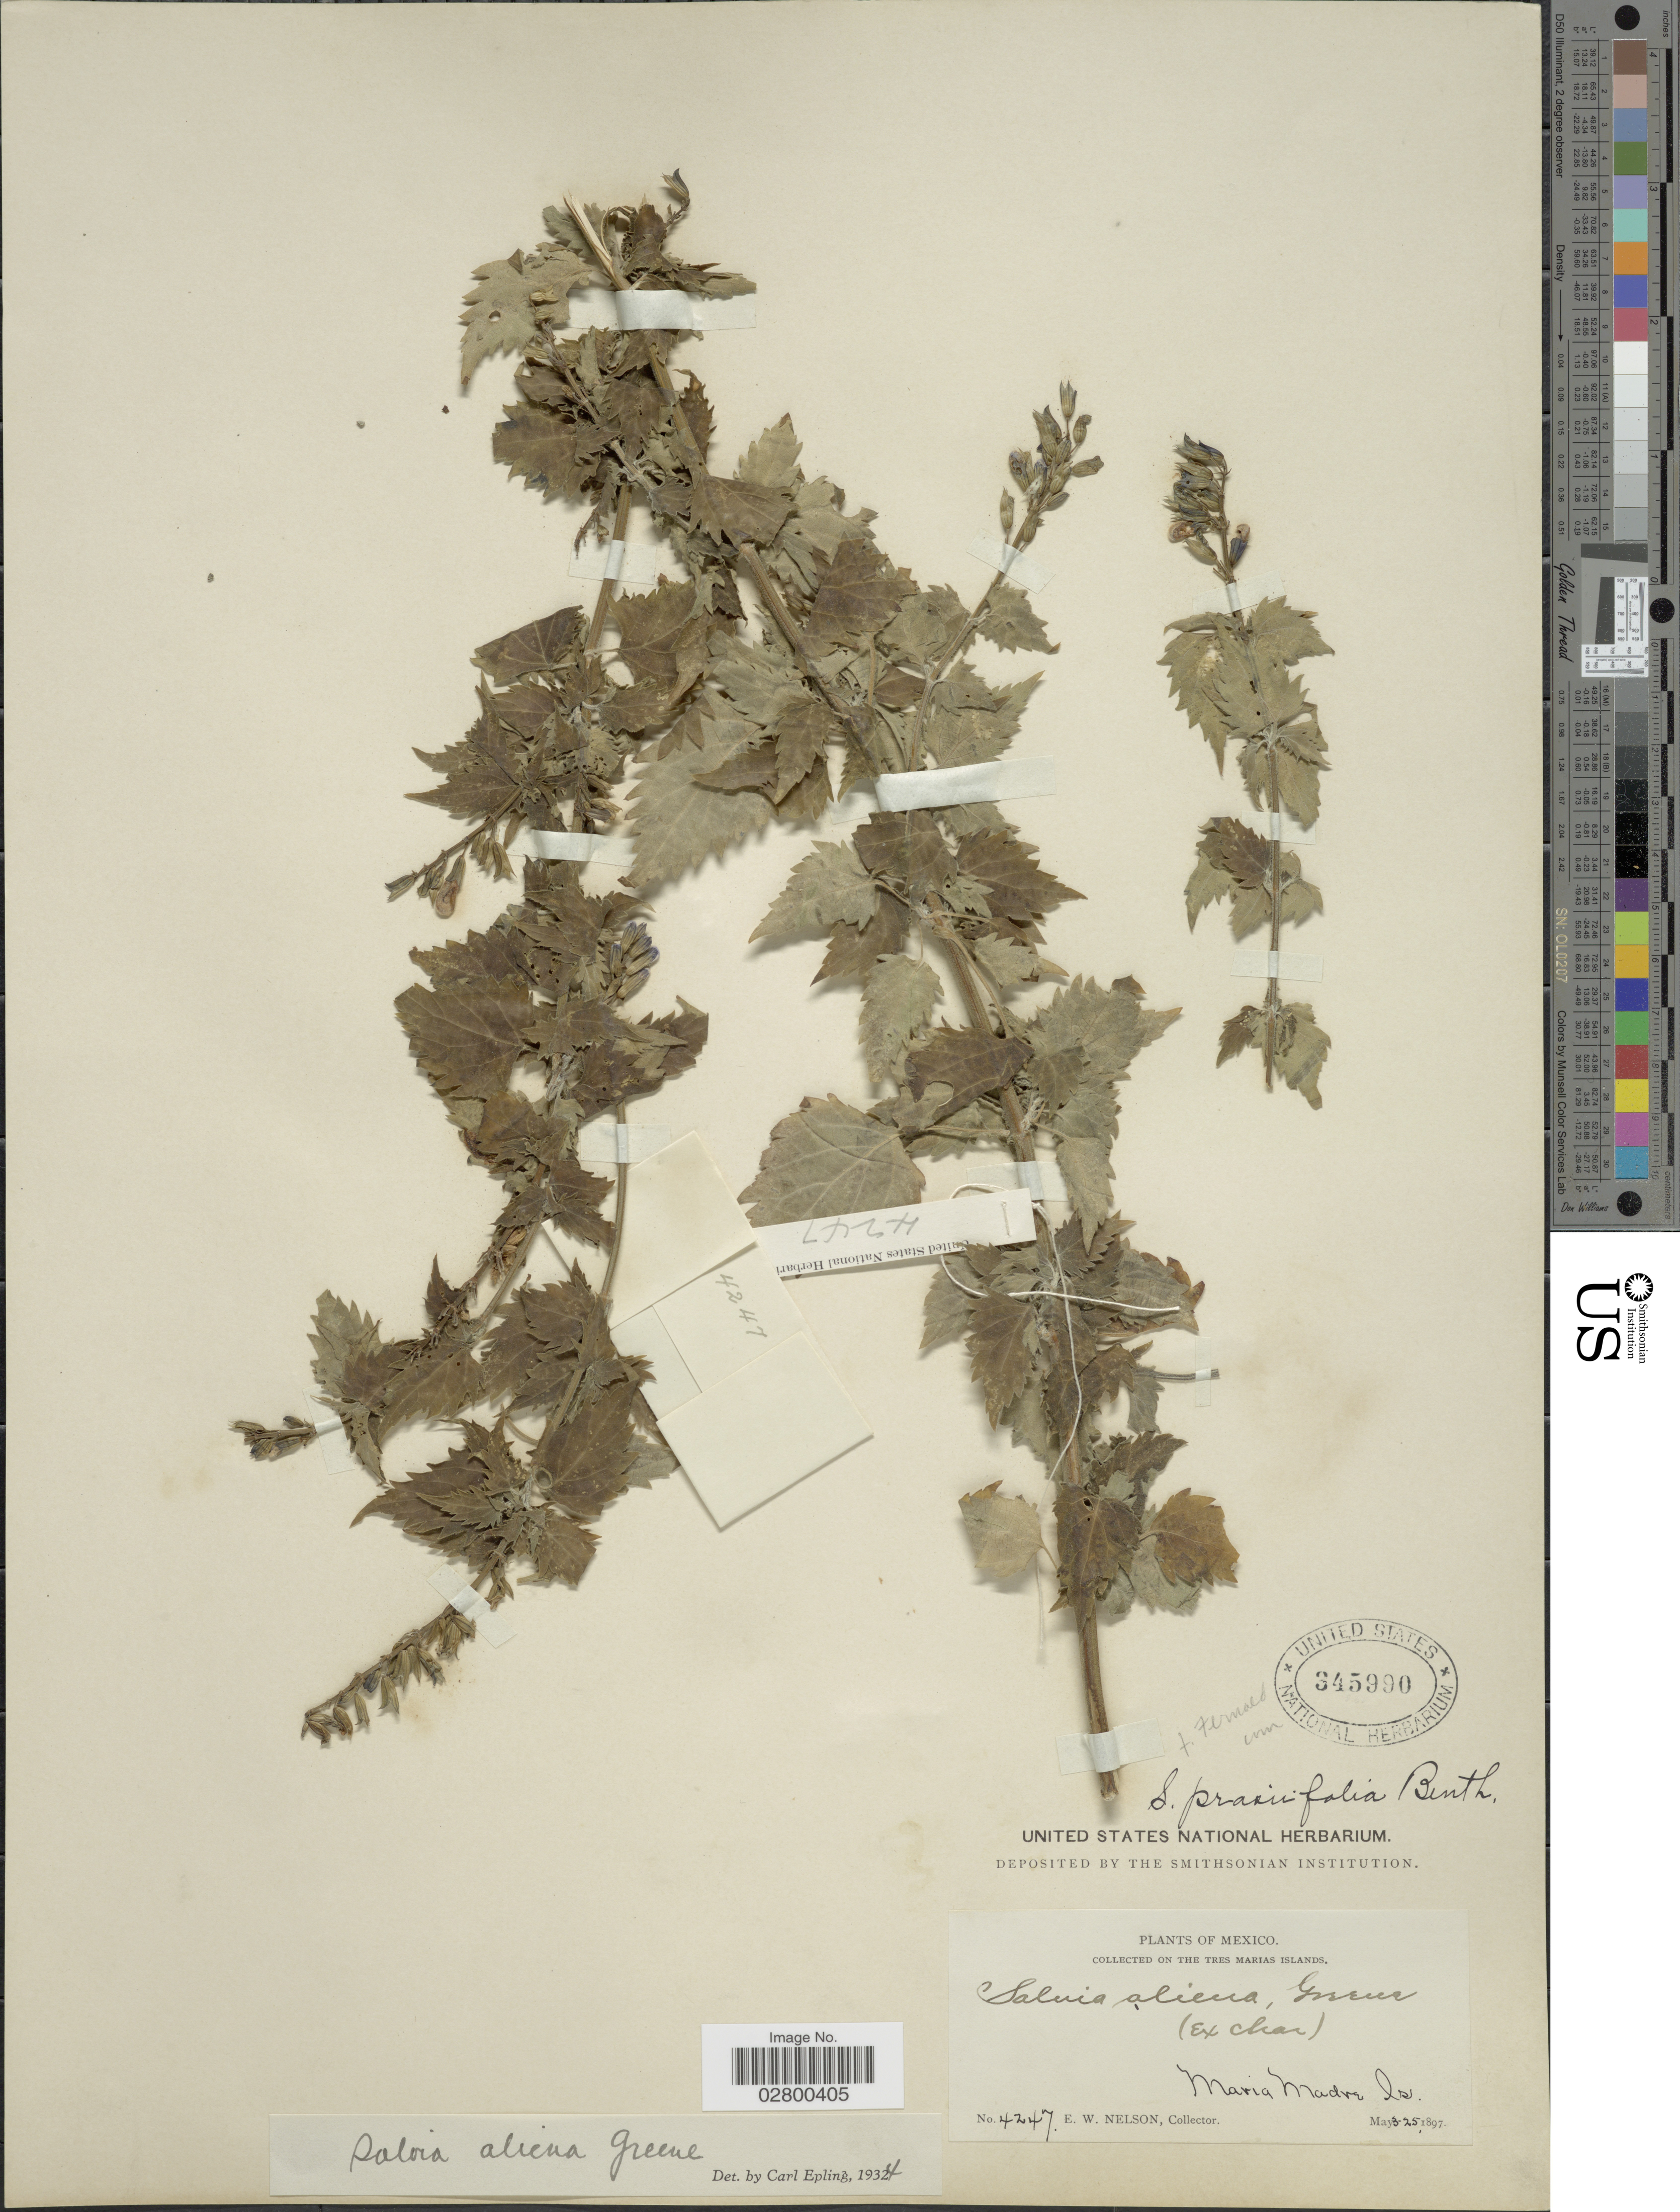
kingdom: Plantae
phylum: Tracheophyta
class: Magnoliopsida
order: Lamiales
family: Lamiaceae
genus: Salvia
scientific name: Salvia aliena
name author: Greene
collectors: E. W. Nelson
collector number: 4247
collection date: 1897-05-03/1897-05-25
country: Mexico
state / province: Nayarit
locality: On The Tres Marias Islands, Maria Madre Is.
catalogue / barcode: US 345990